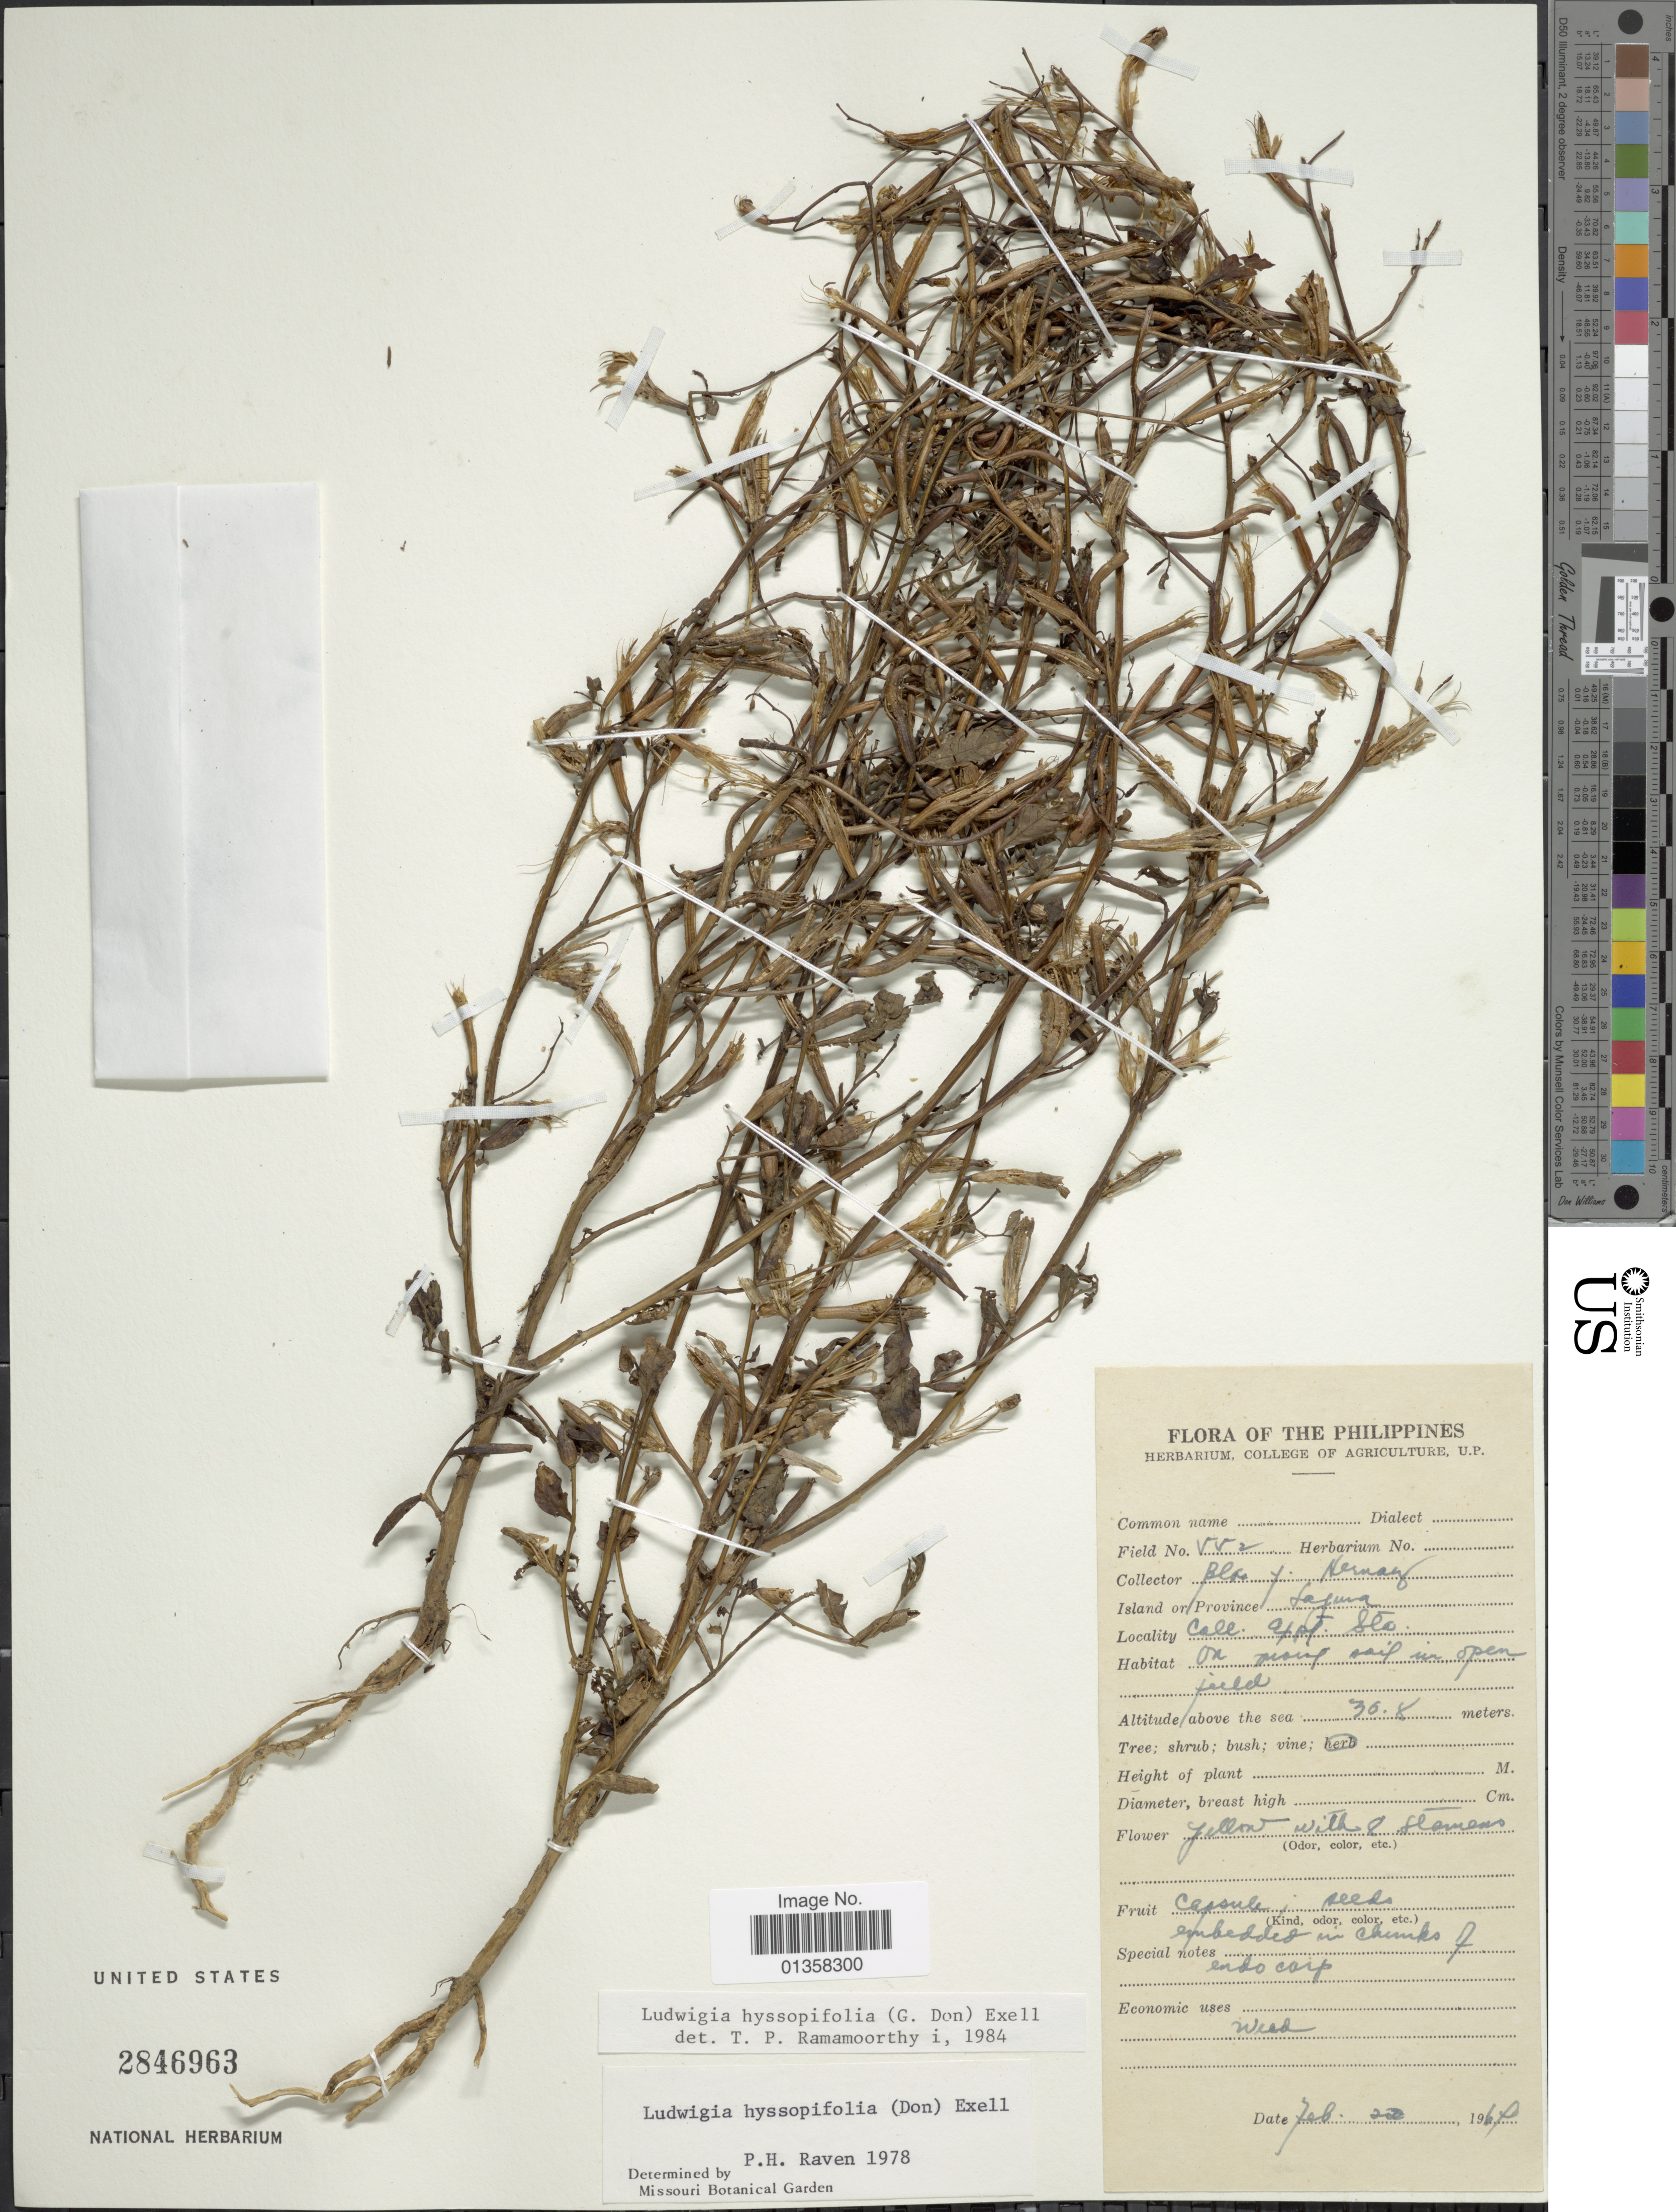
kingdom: Plantae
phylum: Tracheophyta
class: Magnoliopsida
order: Myrtales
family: Onagraceae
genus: Ludwigia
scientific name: Ludwigia hyssopifolia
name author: (G. Don) Exell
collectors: B. Henry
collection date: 1967-02-20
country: Philippines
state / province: Calabarzon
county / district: Laguna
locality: Island or Province Laguna, Coll 4pt. sto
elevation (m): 30.8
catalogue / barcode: US 2846963